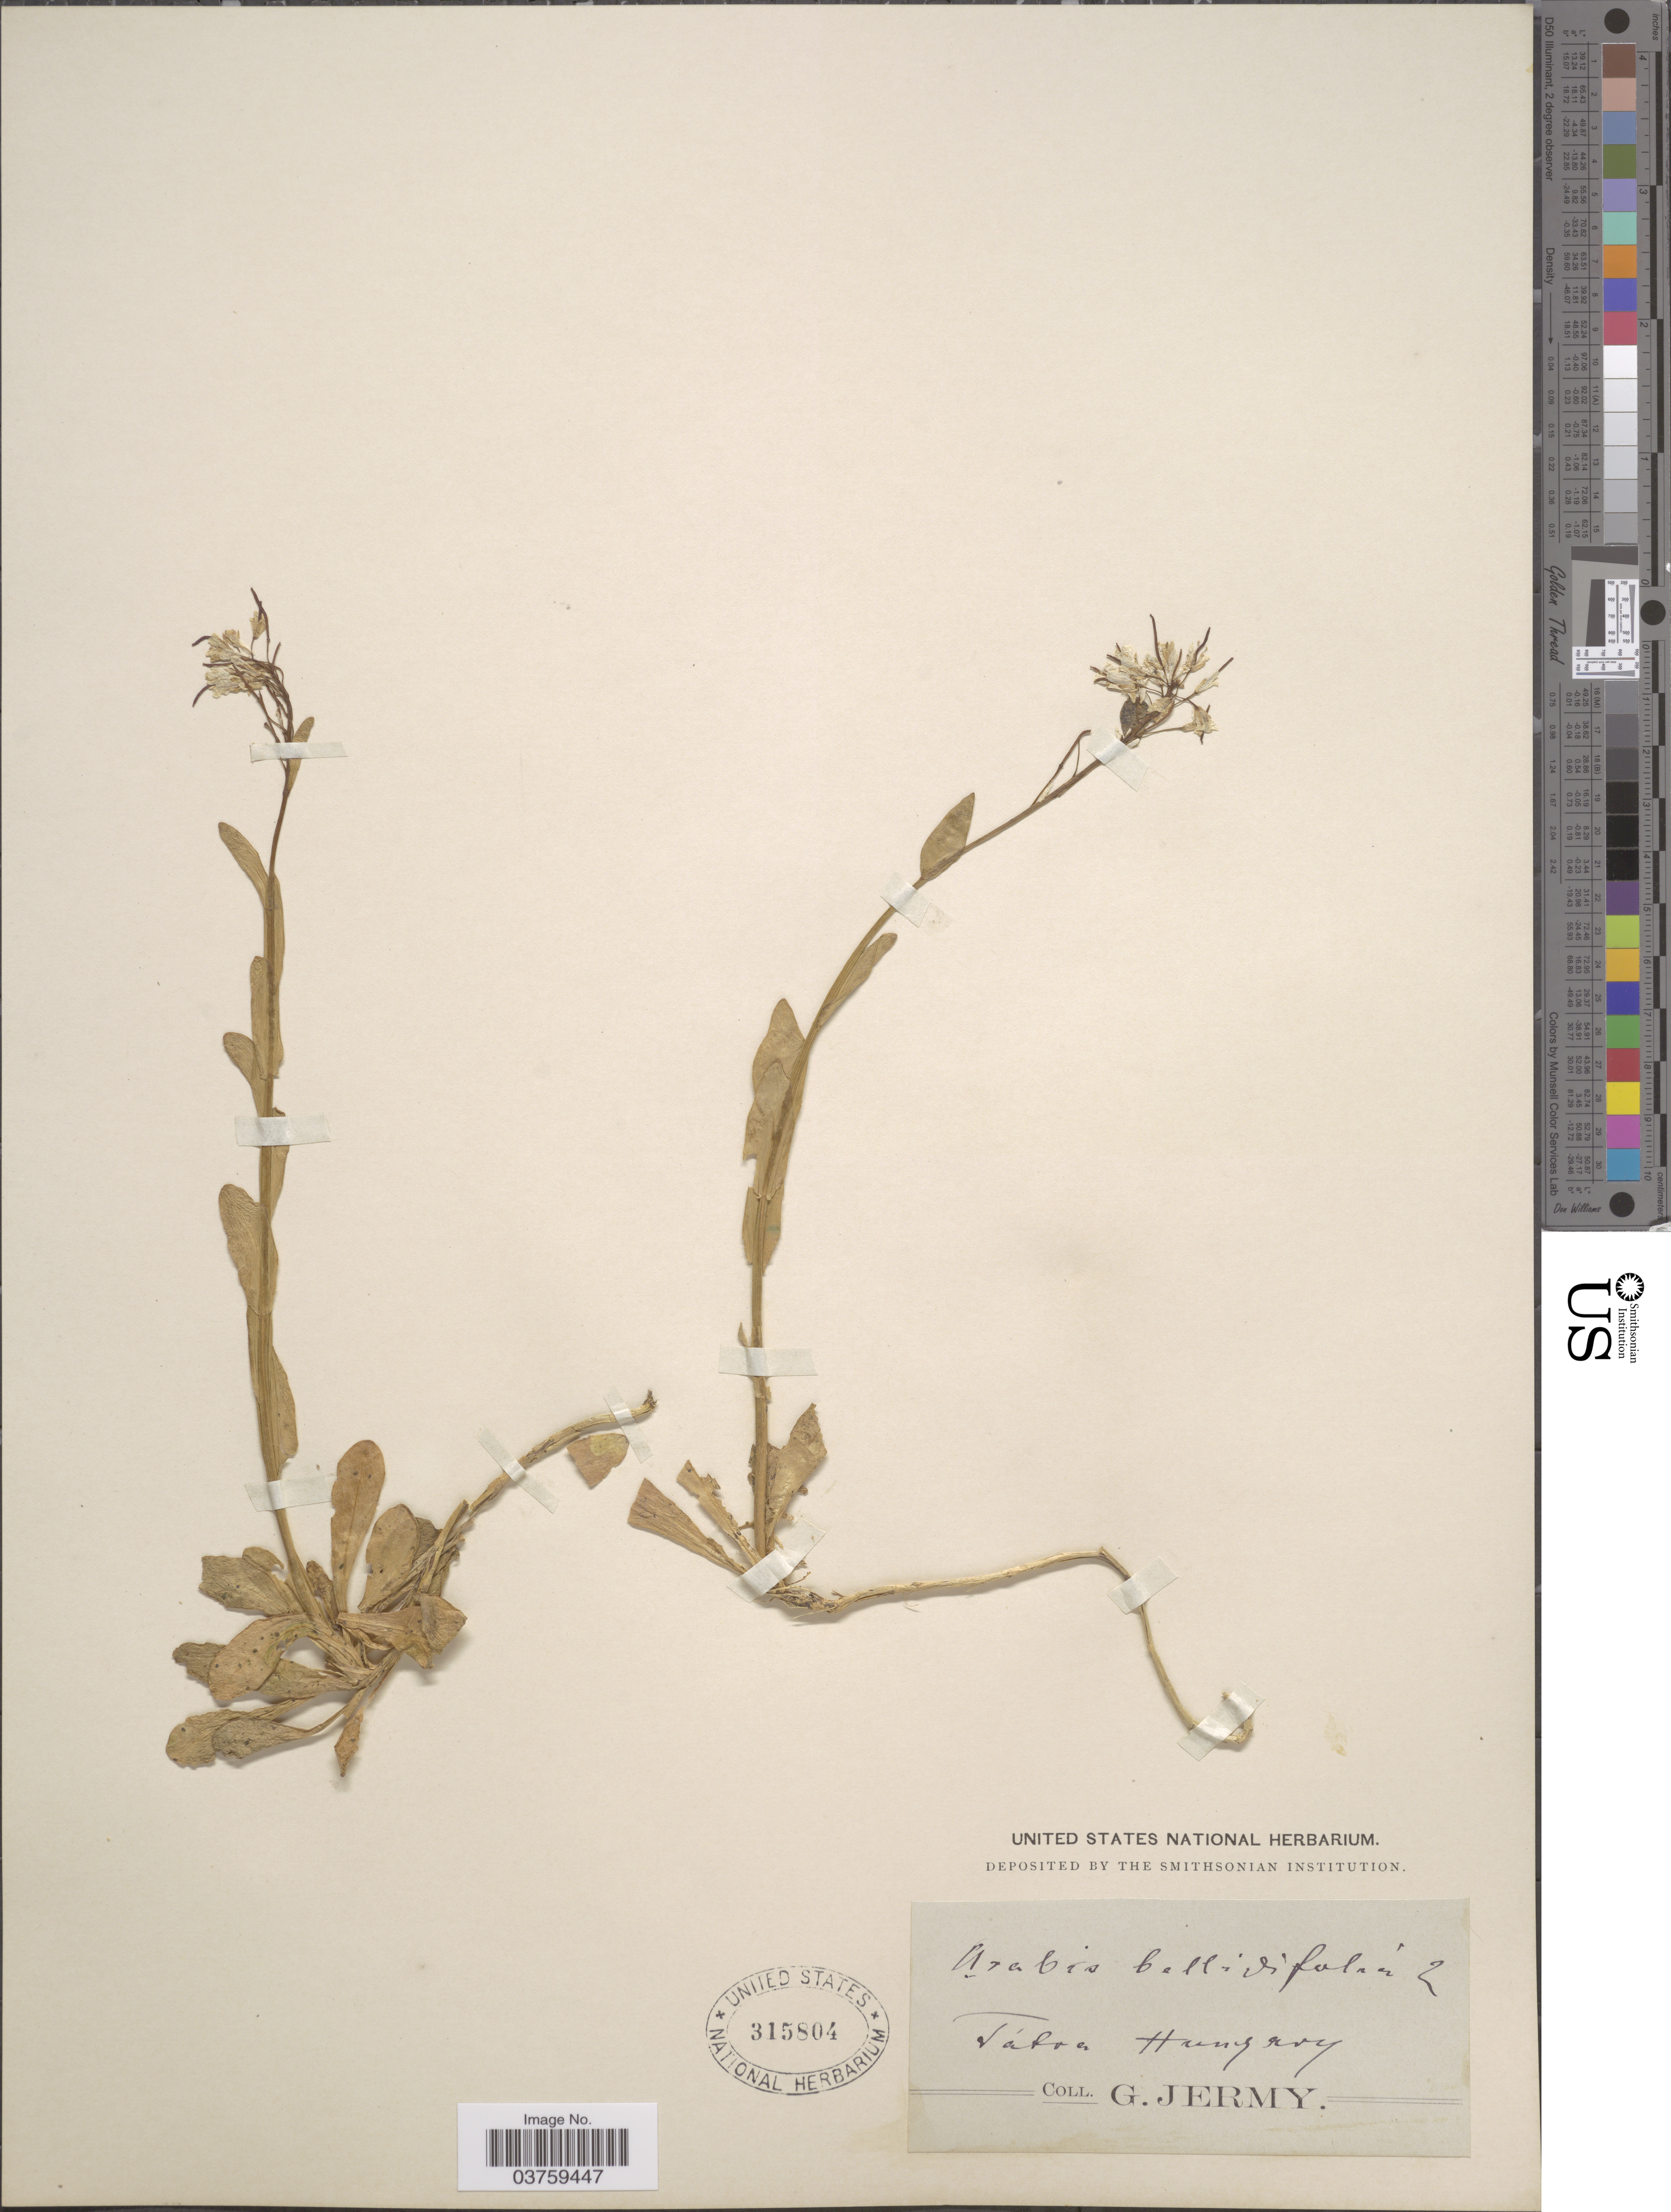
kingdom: Plantae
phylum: Tracheophyta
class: Magnoliopsida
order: Brassicales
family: Brassicaceae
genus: Arabis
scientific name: Arabis bellidifolia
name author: Crantz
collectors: G. Jermy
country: Hungary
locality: Tálver Hungary.*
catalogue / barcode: US 315804